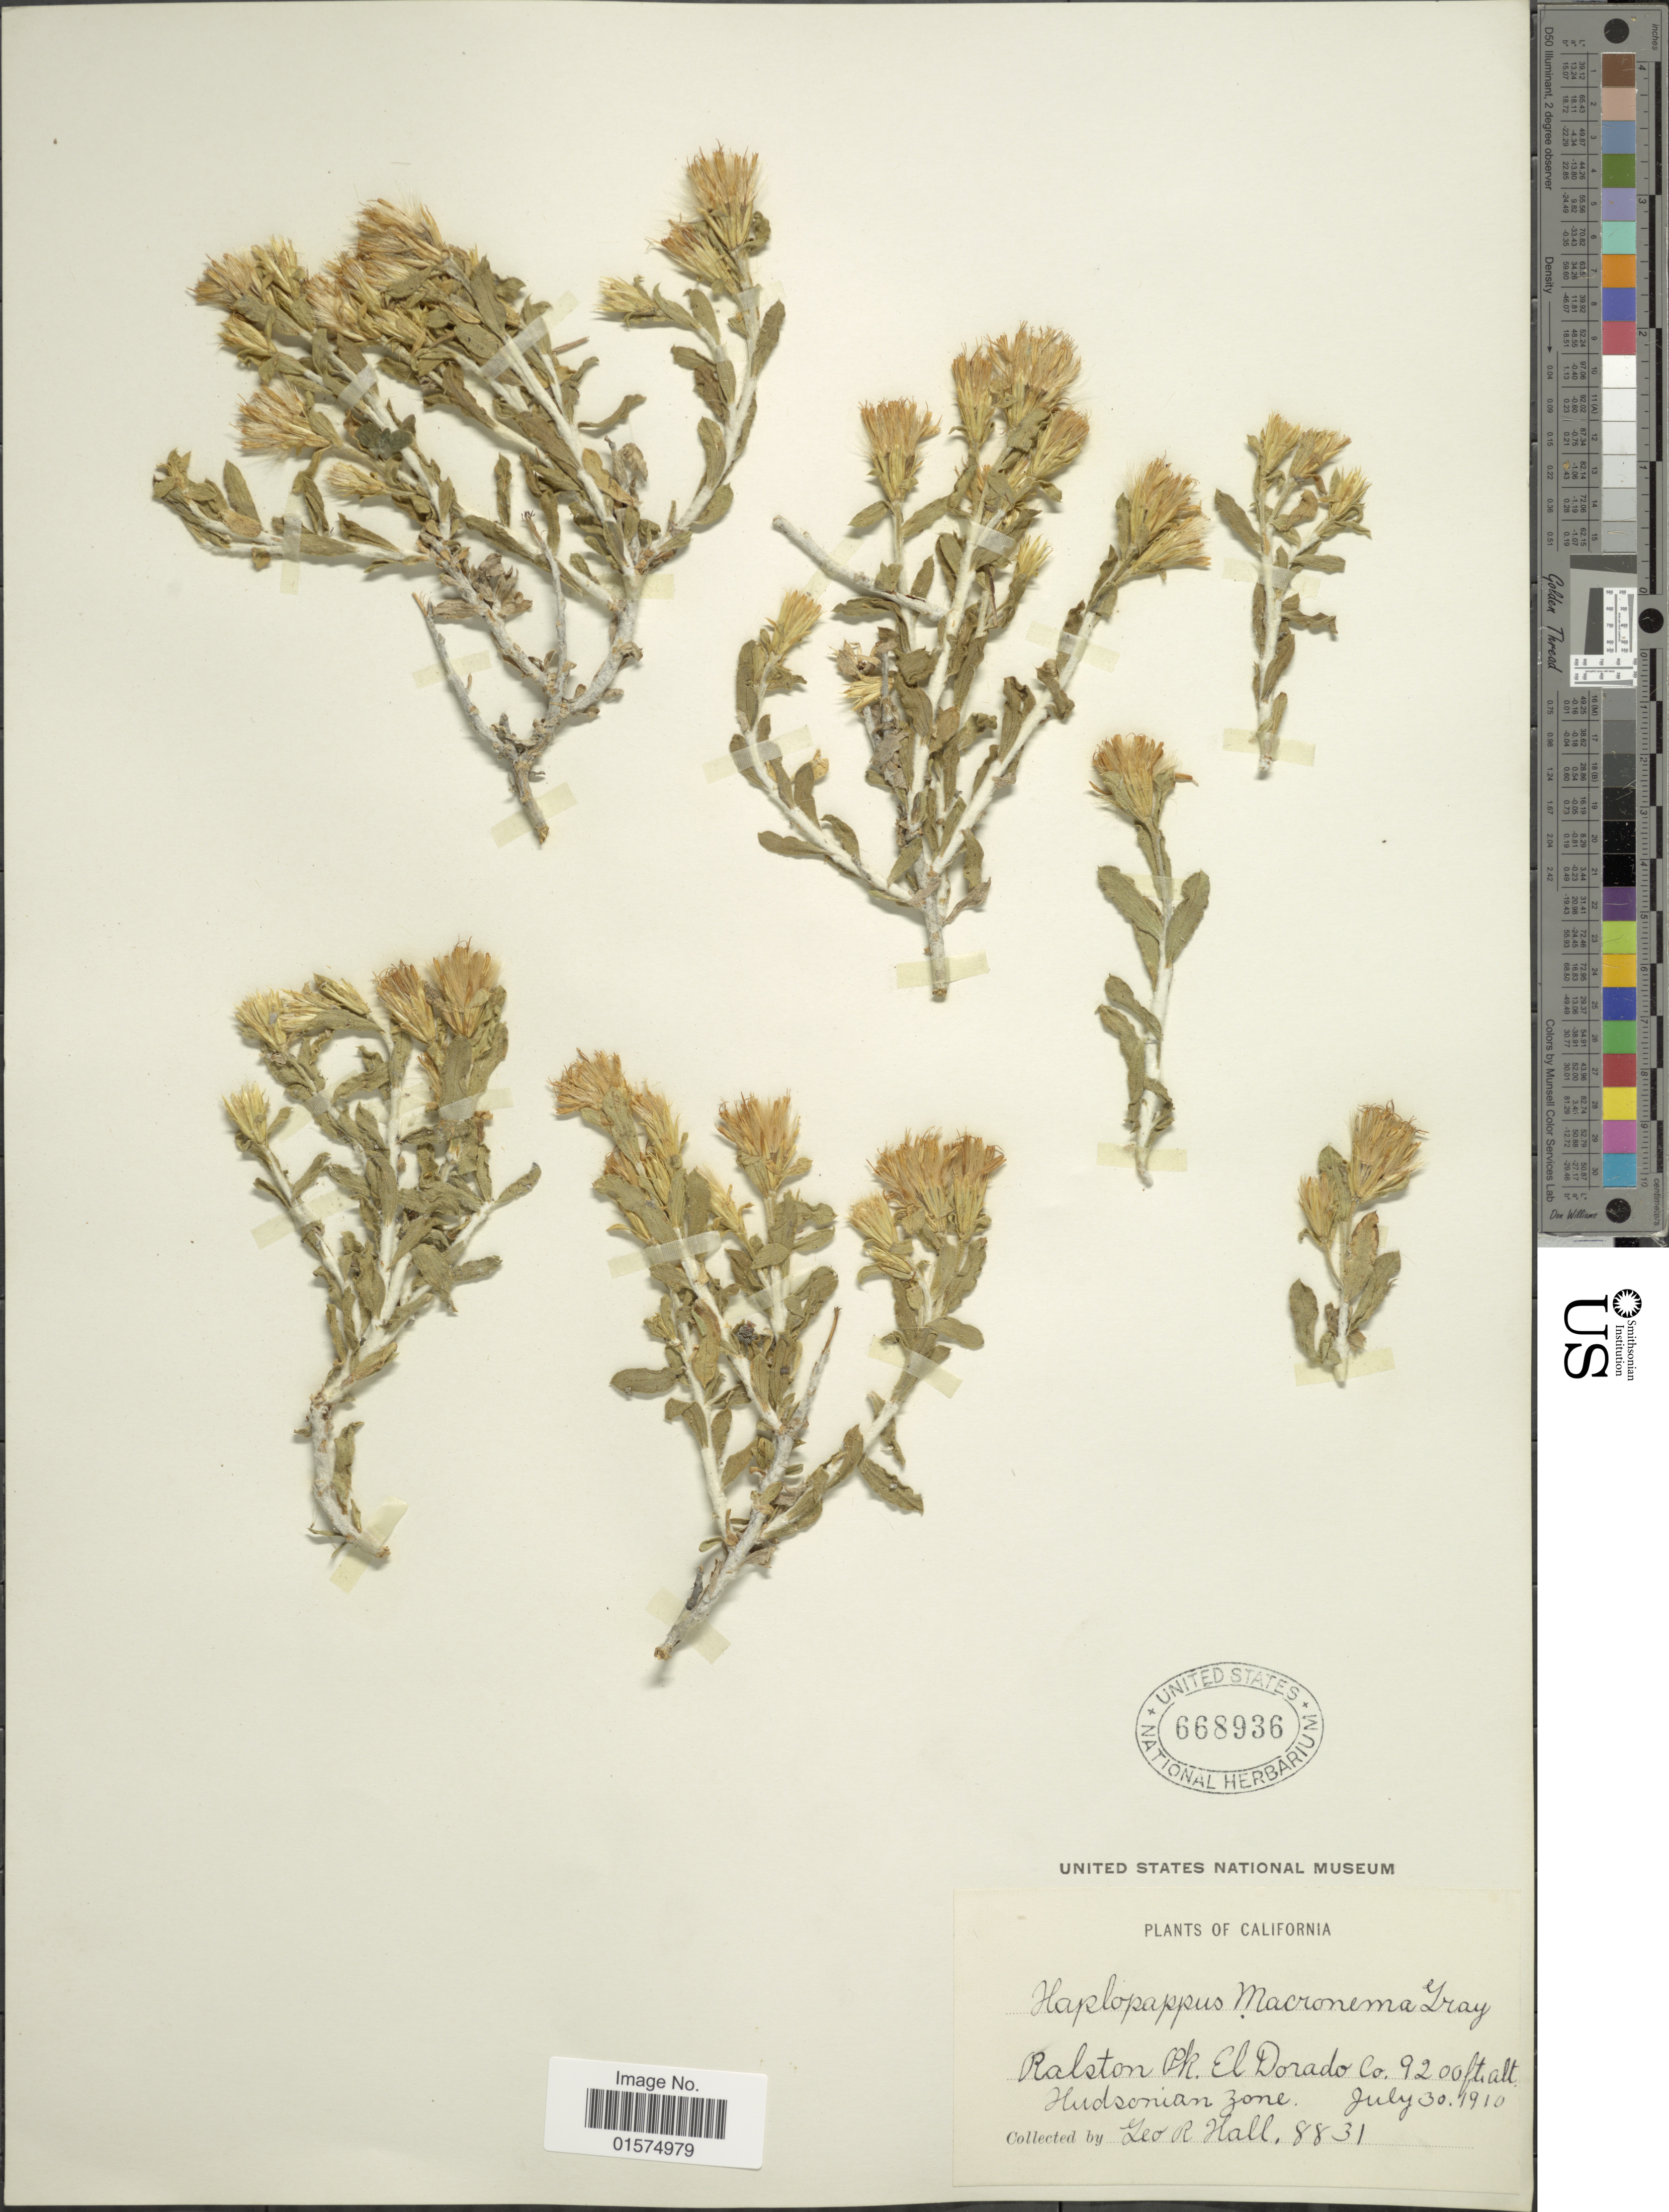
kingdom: Plantae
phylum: Tracheophyta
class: Magnoliopsida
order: Asterales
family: Asteraceae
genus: Ericameria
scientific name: Ericameria discoidea var. discoidea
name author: (Nutt.) G.L. Nesom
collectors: G. Hall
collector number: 8831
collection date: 1910-07-30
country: United States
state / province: California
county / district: El Dorado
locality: Ralston Pk. El Dorado Co. Hudzonian zone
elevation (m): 2804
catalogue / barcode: US 6686936